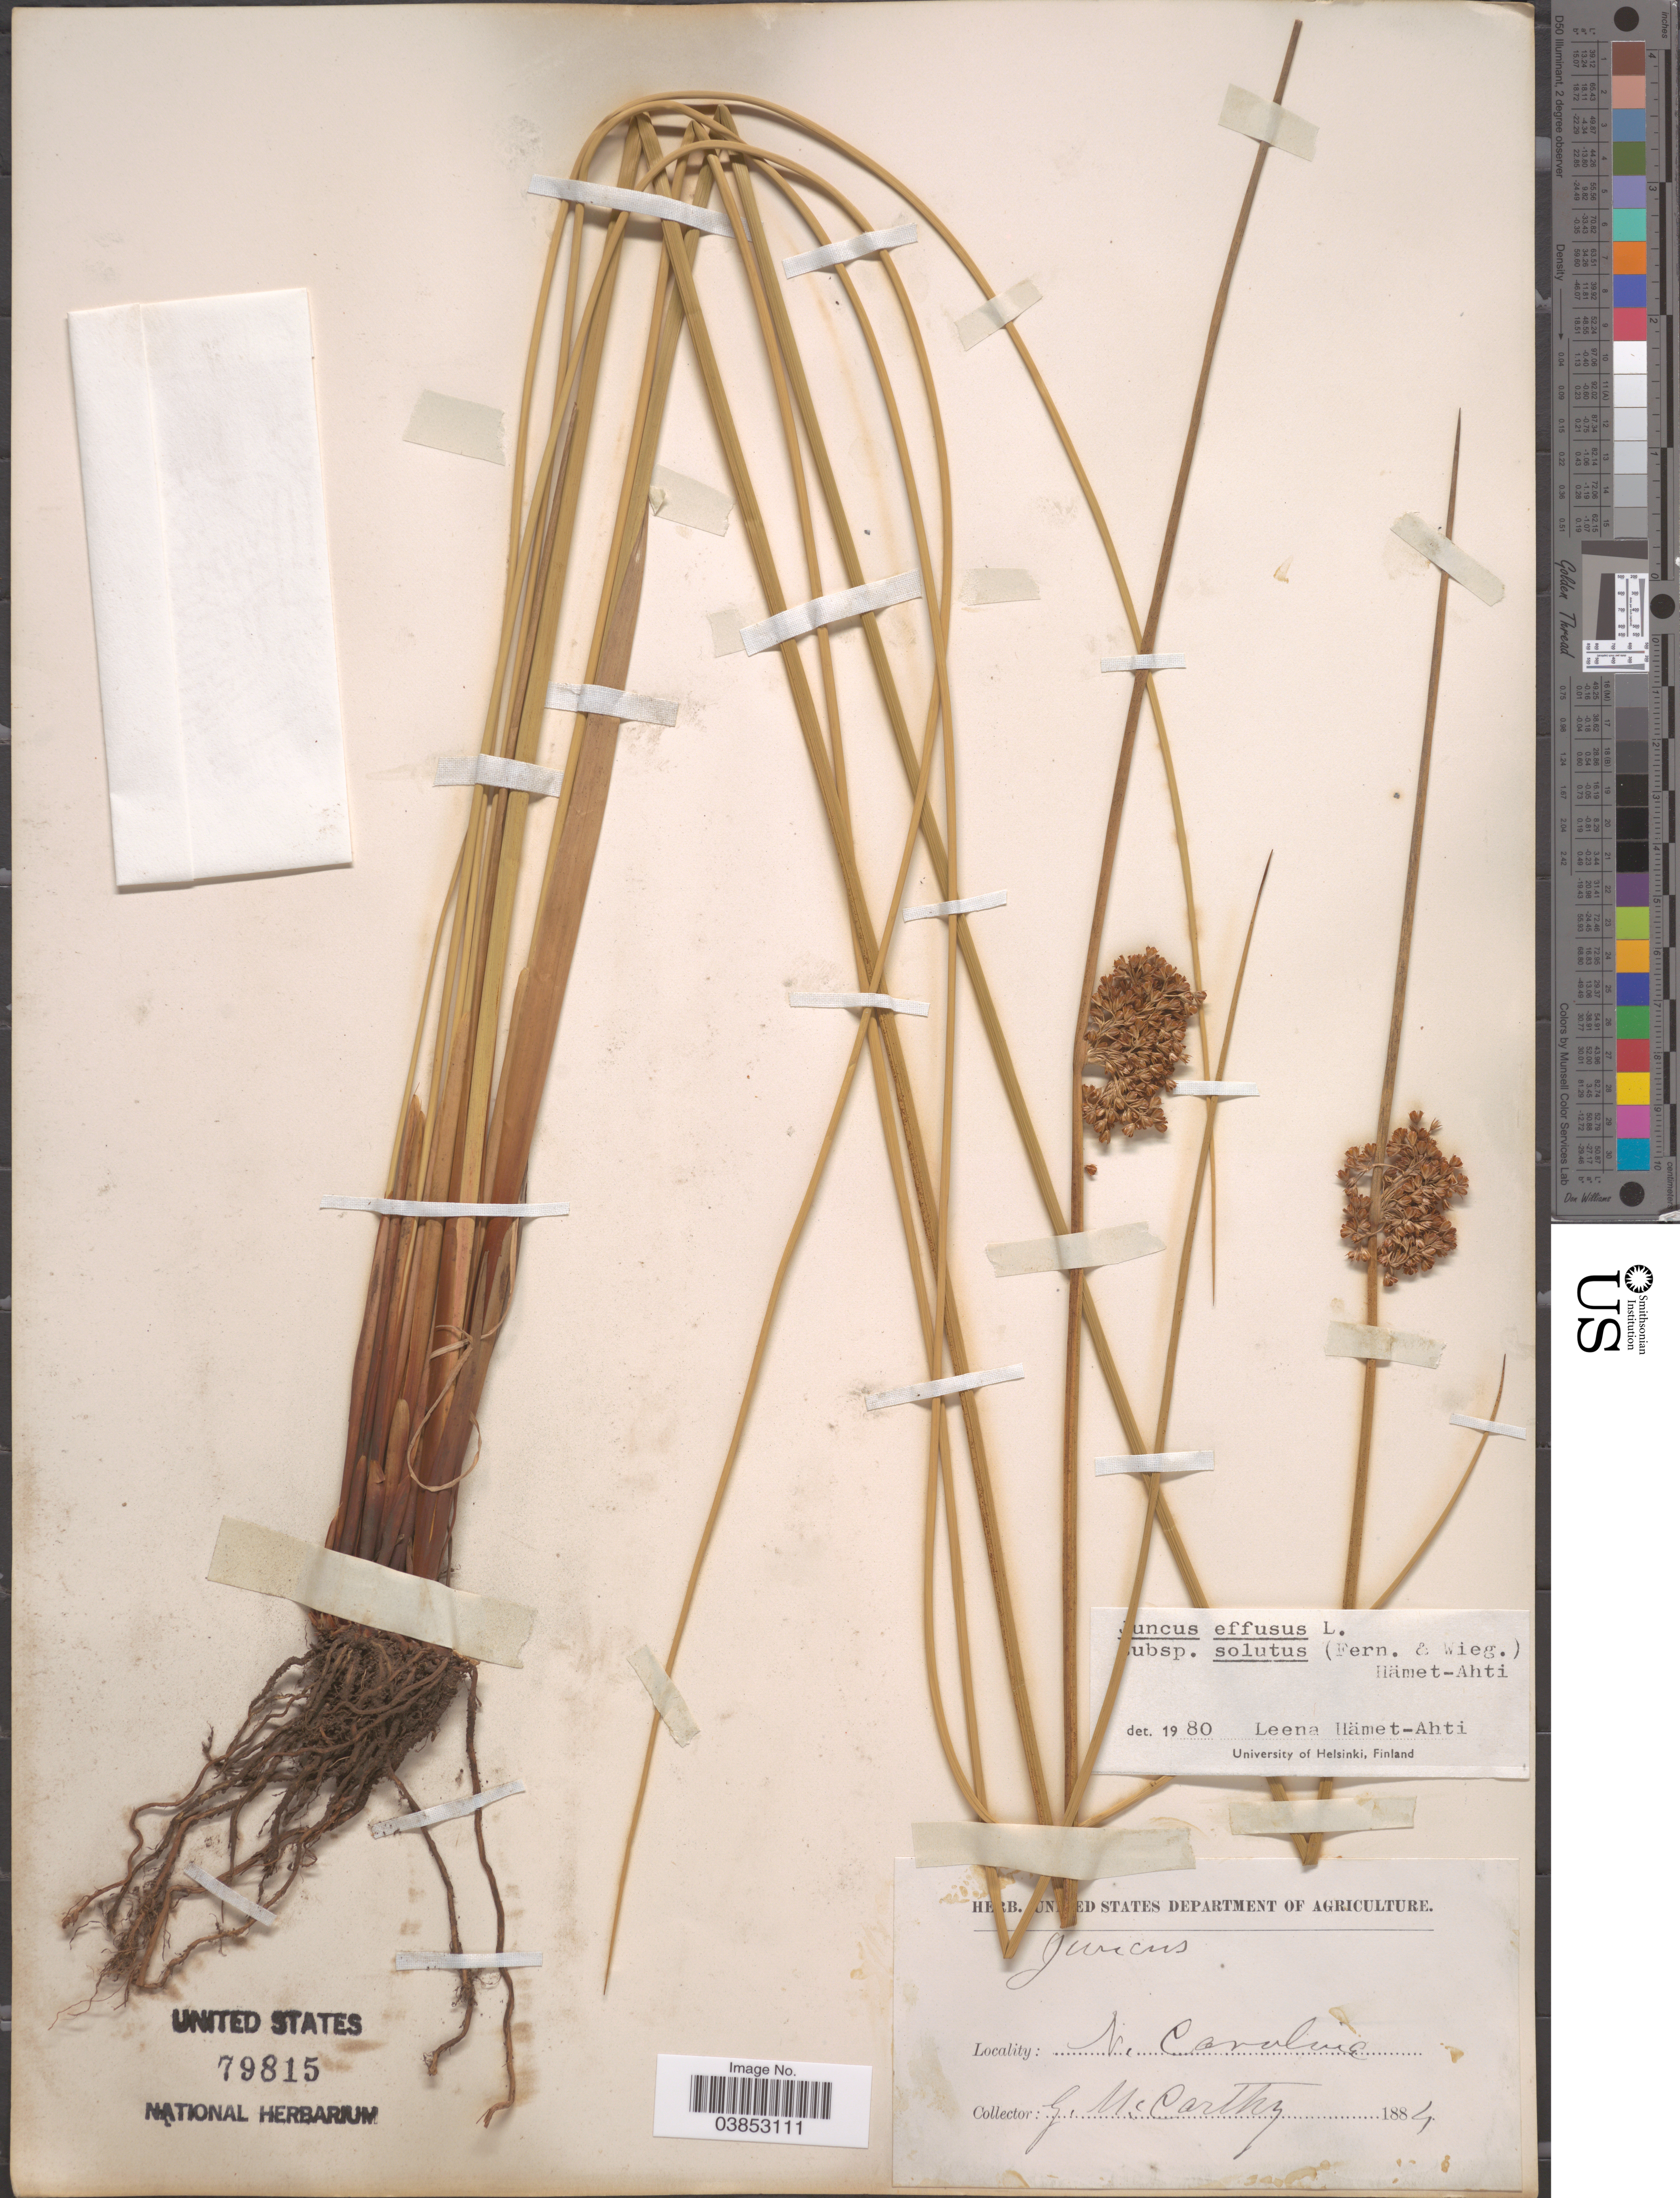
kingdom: Plantae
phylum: Tracheophyta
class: Liliopsida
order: Poales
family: Juncaceae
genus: Juncus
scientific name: Juncus effusus var. solutus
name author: Fernald & Wiegand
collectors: G. M. McCarthy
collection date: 1884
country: United States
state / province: North Carolina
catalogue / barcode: US 79815